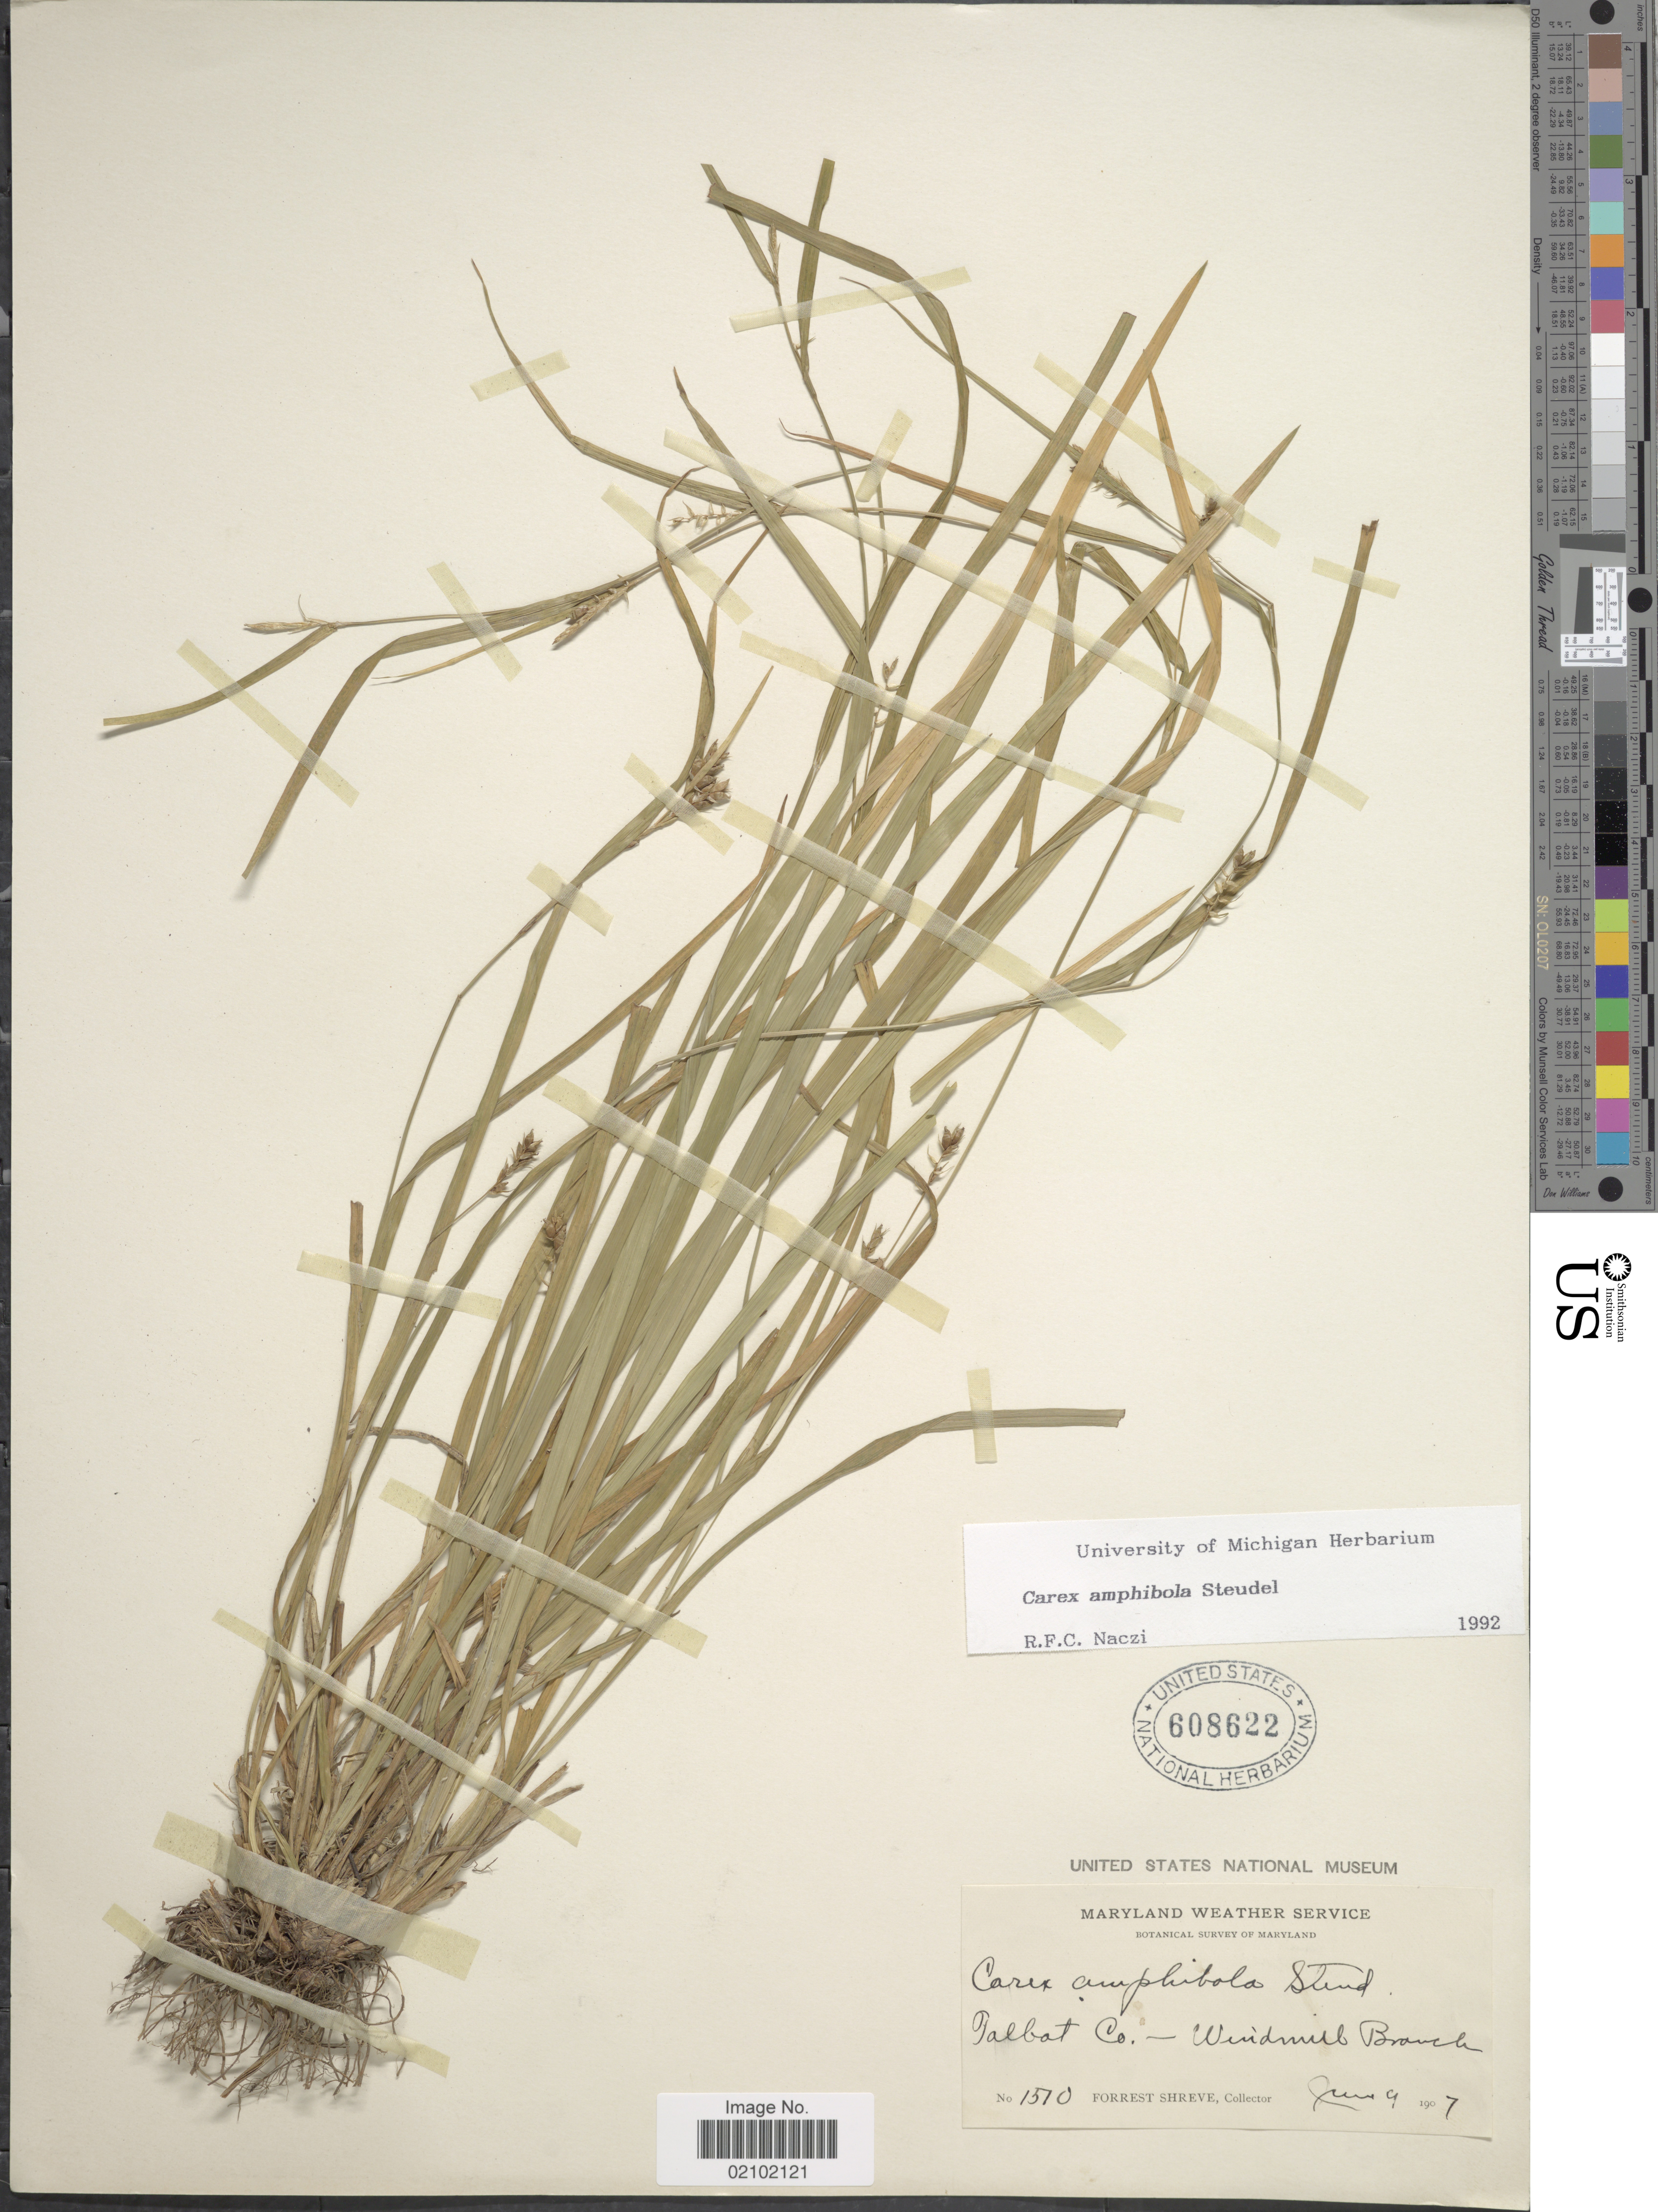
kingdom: Plantae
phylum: Tracheophyta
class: Liliopsida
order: Poales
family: Cyperaceae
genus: Carex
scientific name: Carex amphibola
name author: Steud.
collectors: F. Shreve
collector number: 1510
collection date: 1907-06-09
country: United States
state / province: Maryland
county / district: Talbot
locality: Talbot Co. - Windmill Branch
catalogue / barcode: US 608622